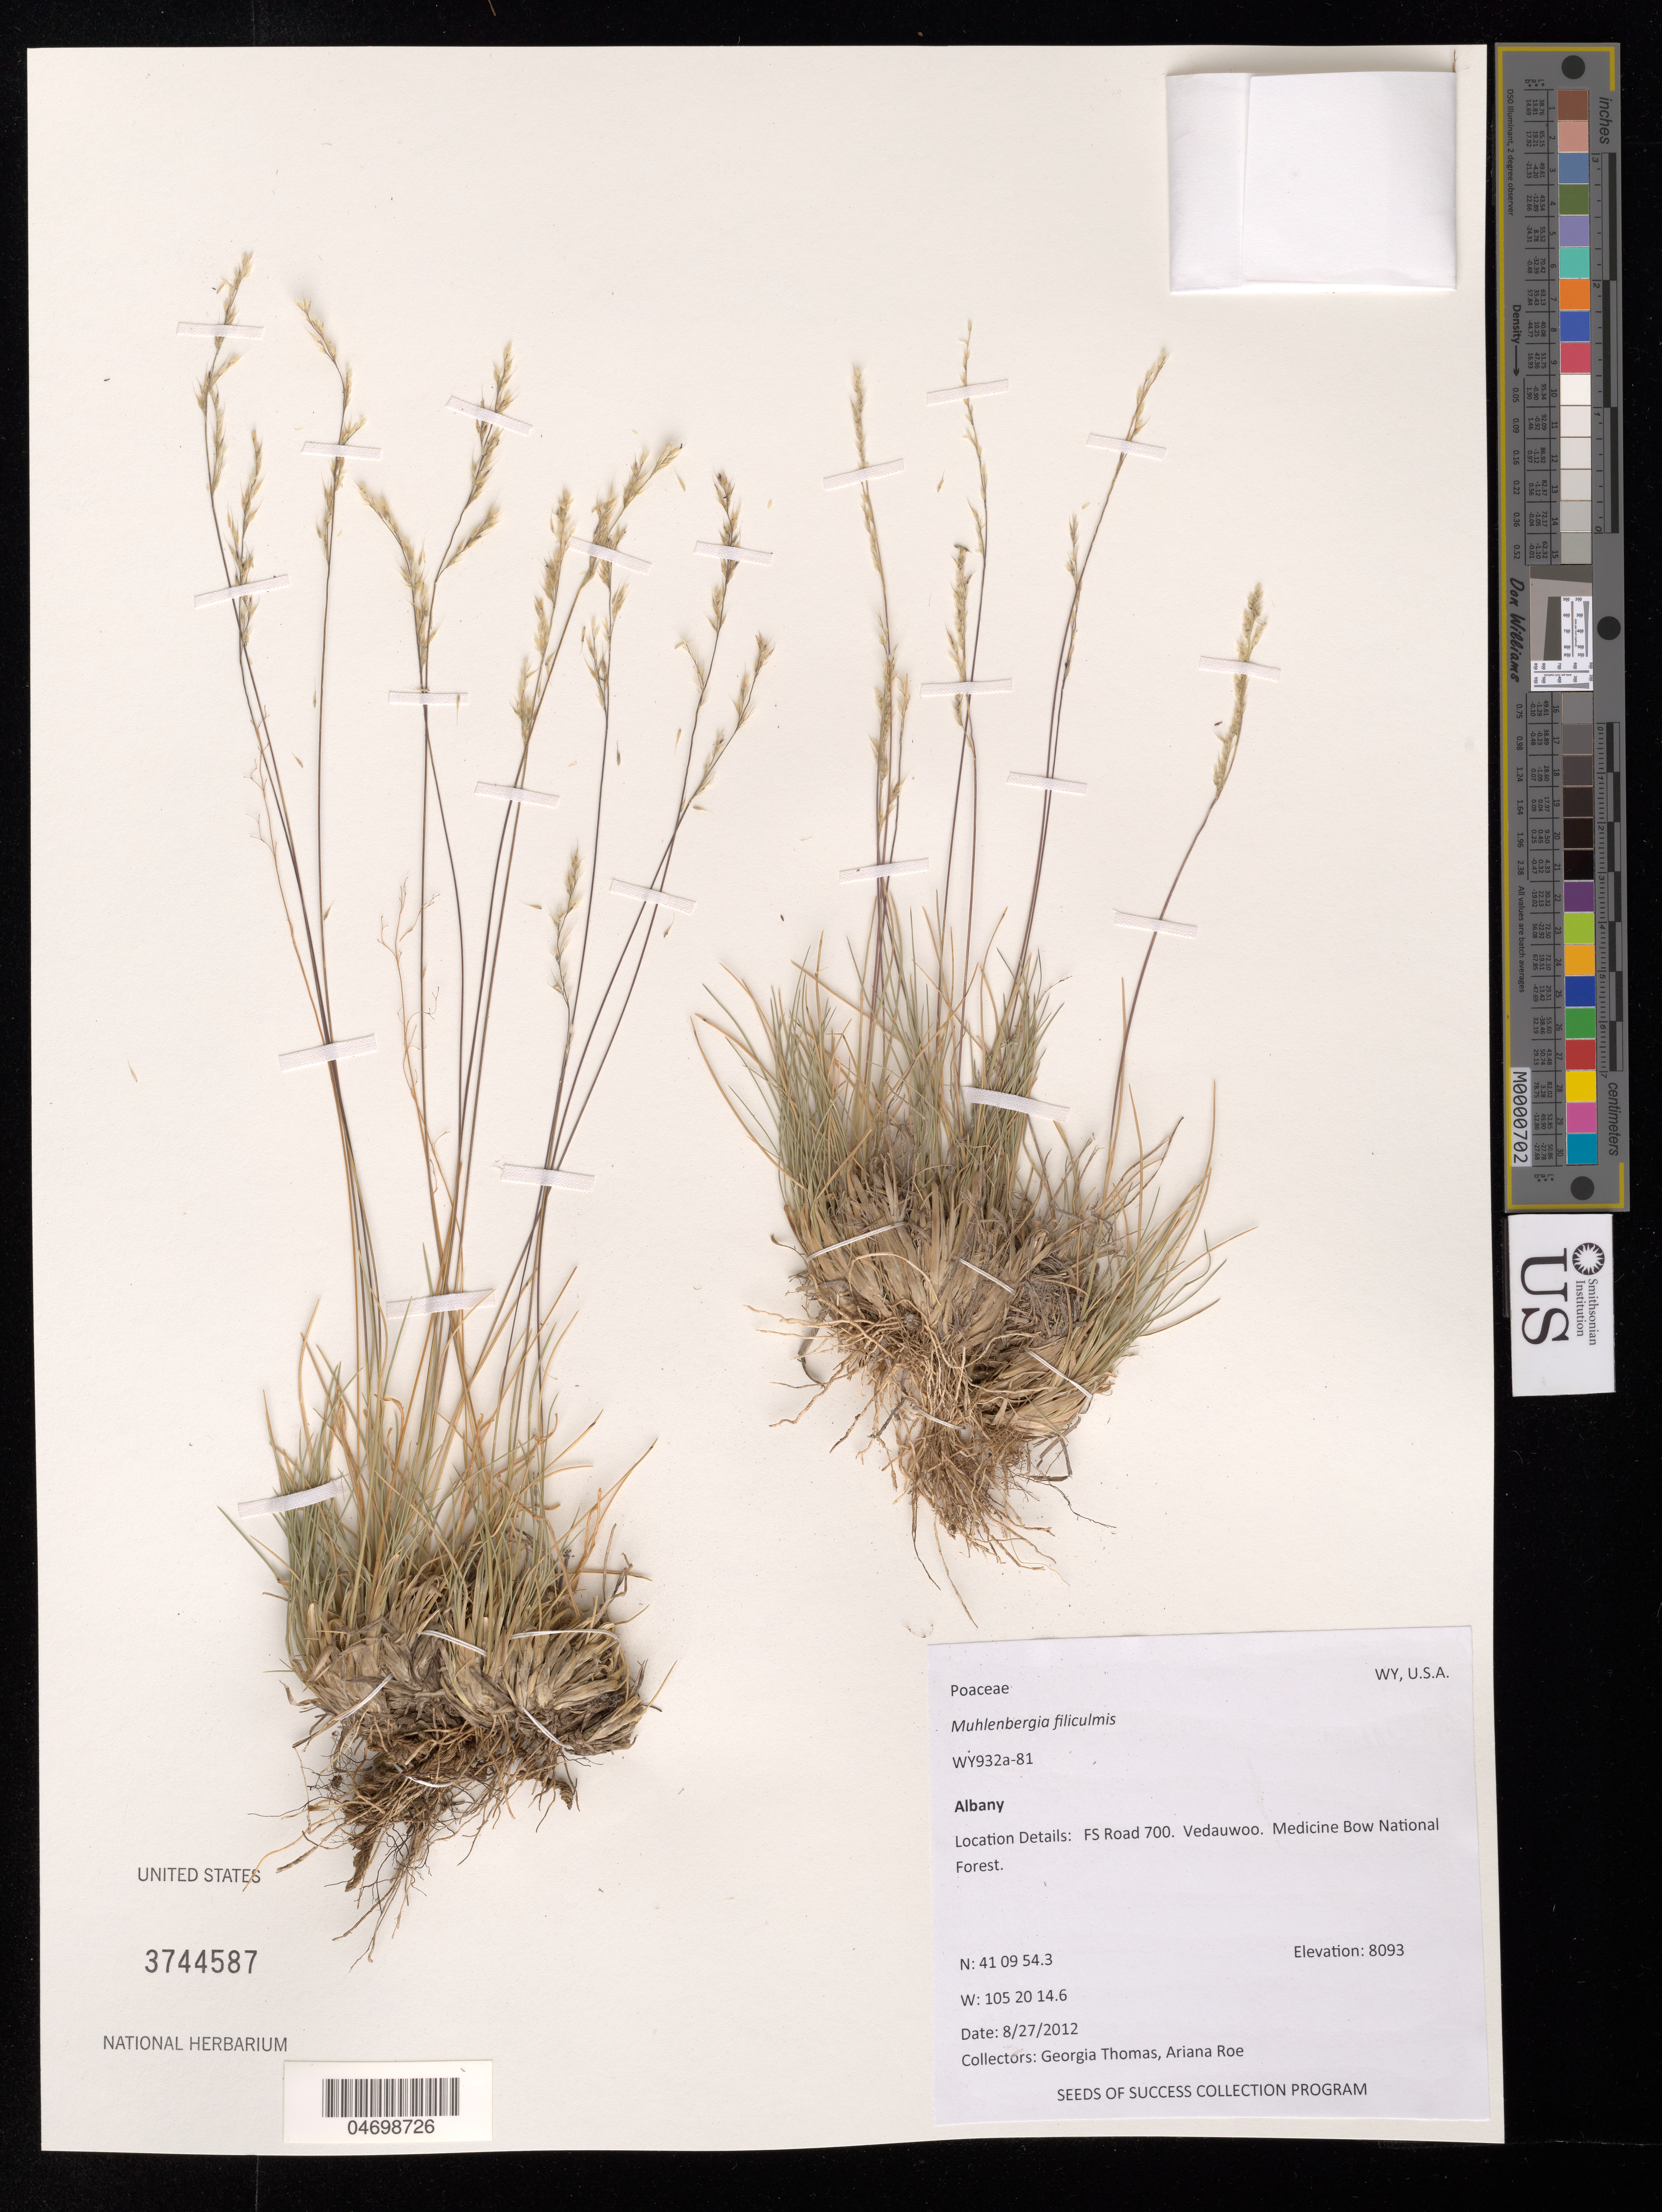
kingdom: Plantae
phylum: Tracheophyta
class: Liliopsida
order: Poales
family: Poaceae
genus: Muhlenbergia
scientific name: Muhlenbergia filiculmis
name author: Vasey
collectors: G. Thomas & A. Roe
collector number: WY932A-81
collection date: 2012-08-27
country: United States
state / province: Wyoming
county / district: Albany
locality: FS Rd. 700. Vedauwoo. Medicine Bow National Forest.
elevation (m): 2467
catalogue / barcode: US 3744587